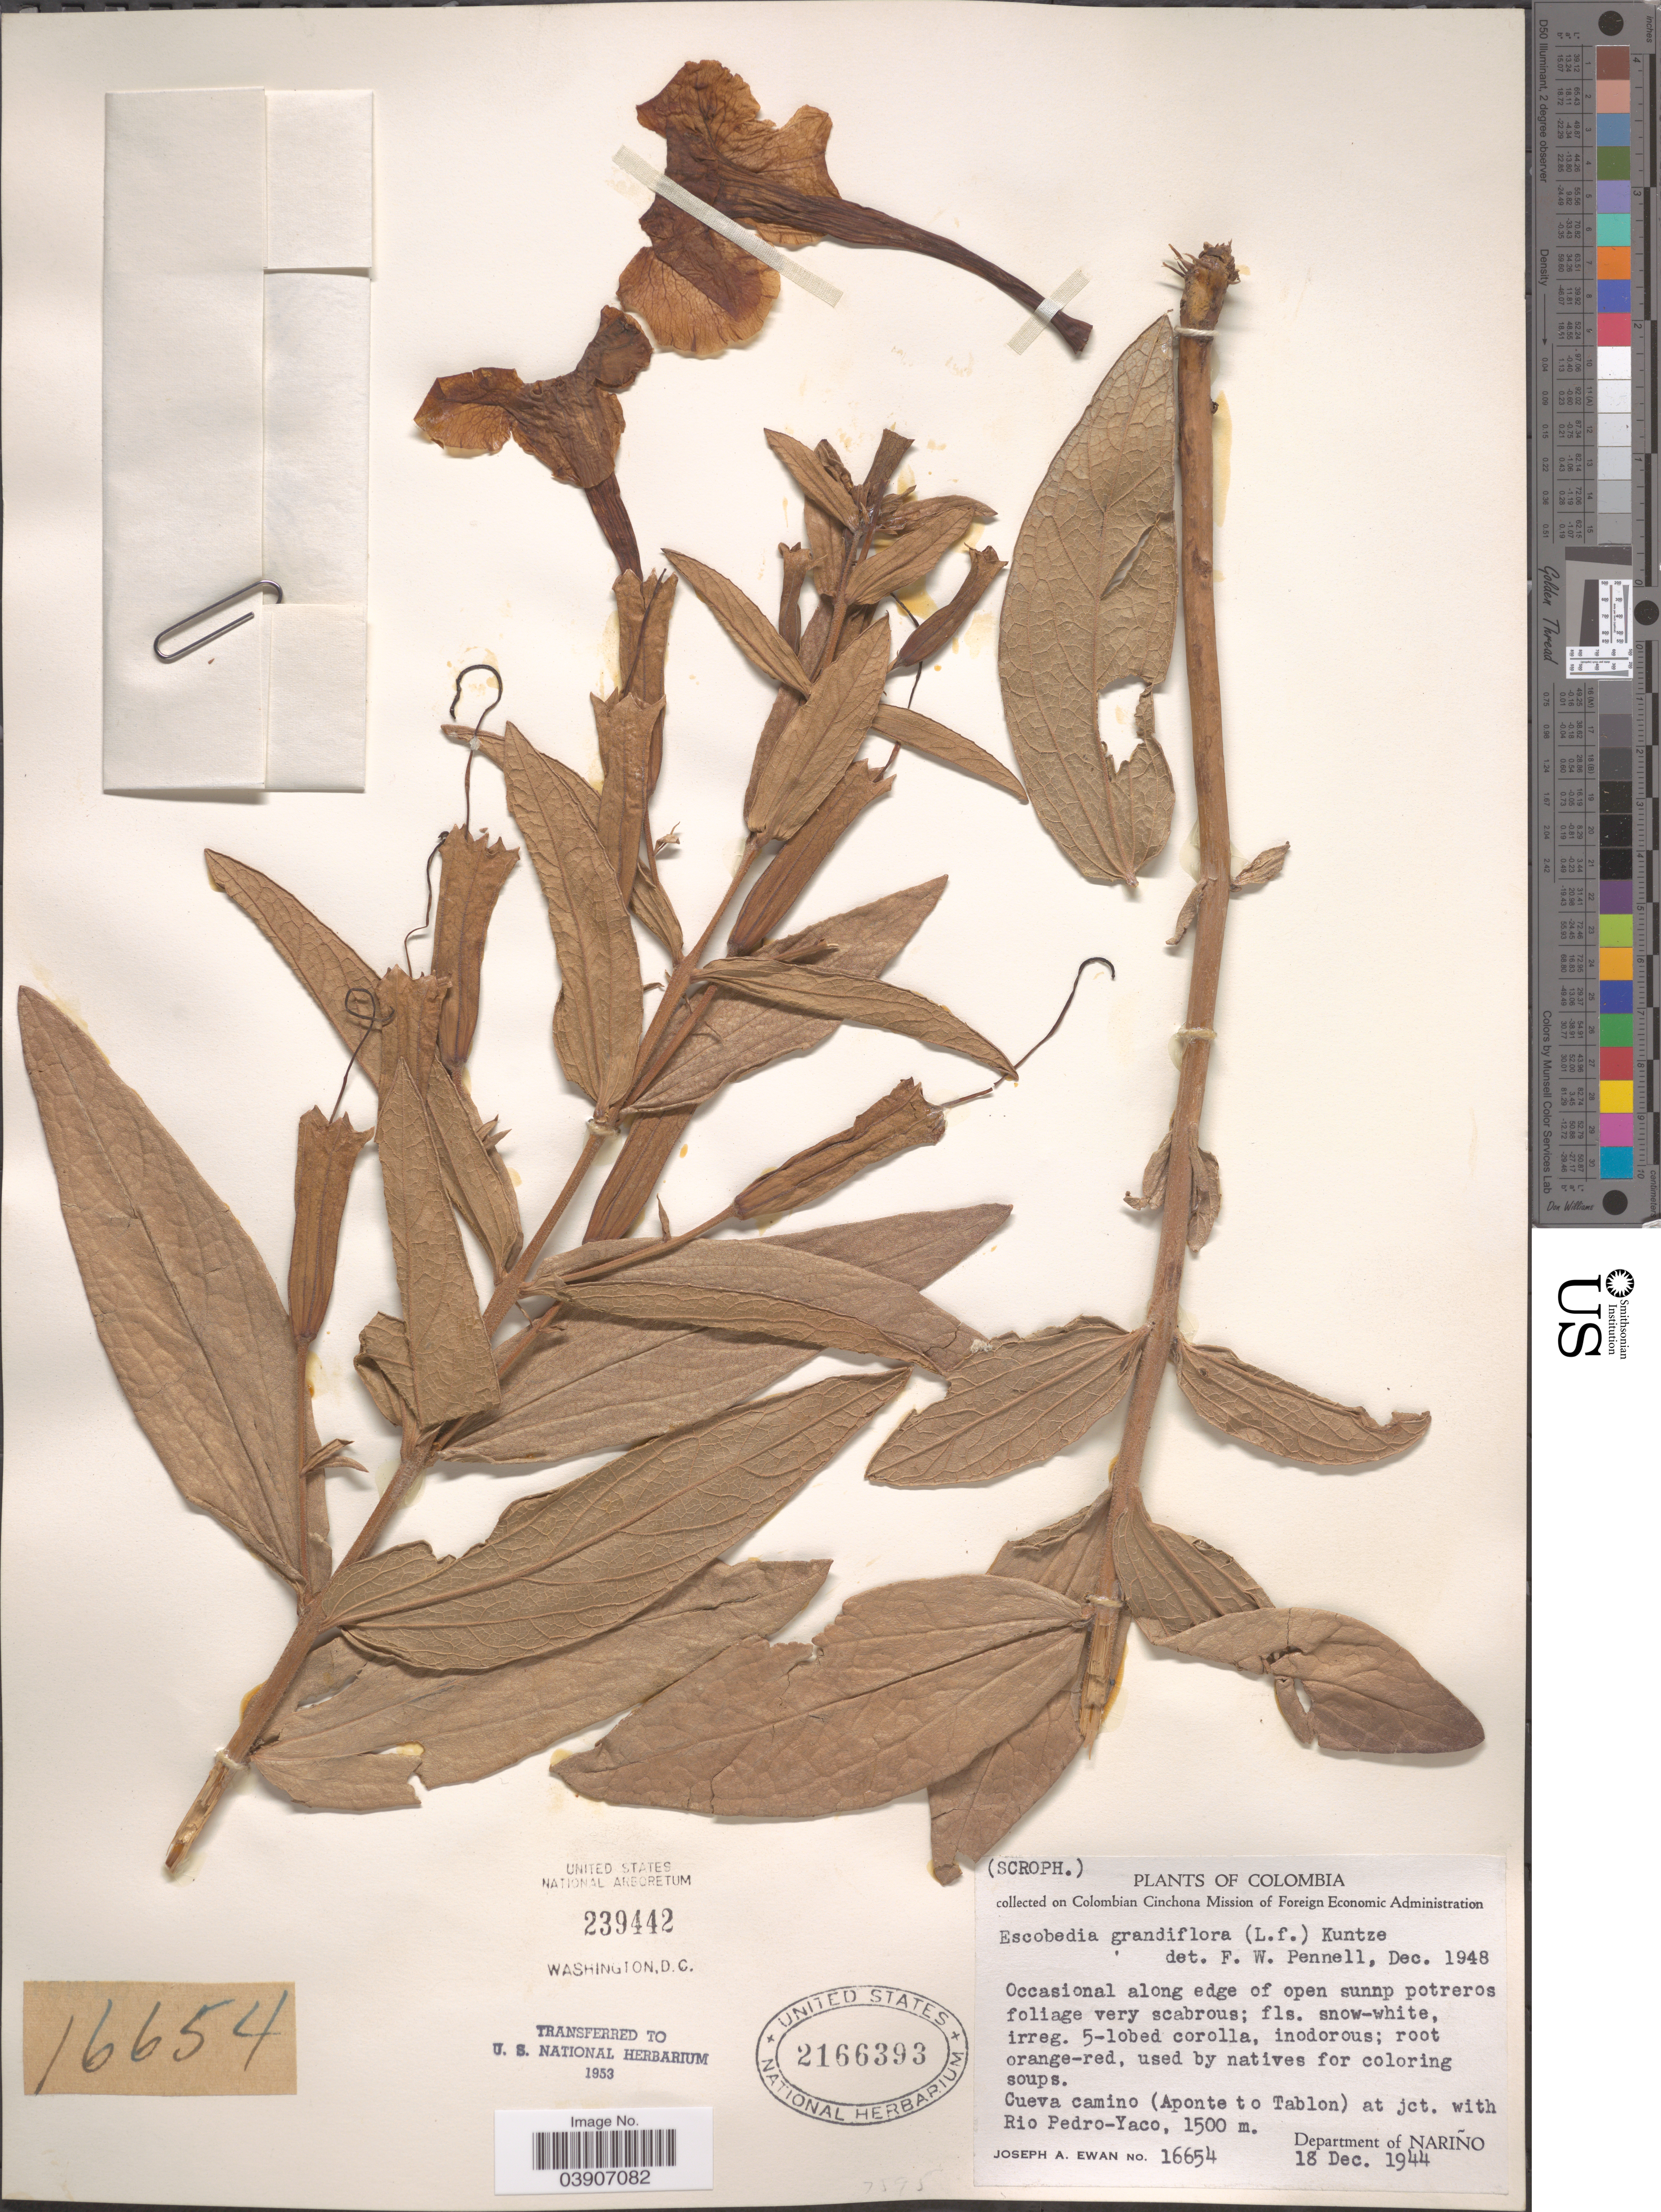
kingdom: Plantae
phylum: Tracheophyta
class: Magnoliopsida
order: Lamiales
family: Orobanchaceae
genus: Escobedia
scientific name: Escobedia grandiflora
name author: (L. f.) Kuntze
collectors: J. A. Ewan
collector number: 16654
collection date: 1944-12-18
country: Colombia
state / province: Nariño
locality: Cueva camino (Aponte to Tablon) at jct. with Rio Pedro-Yaco. Department of Nariño.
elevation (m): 1500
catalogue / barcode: US 2166393